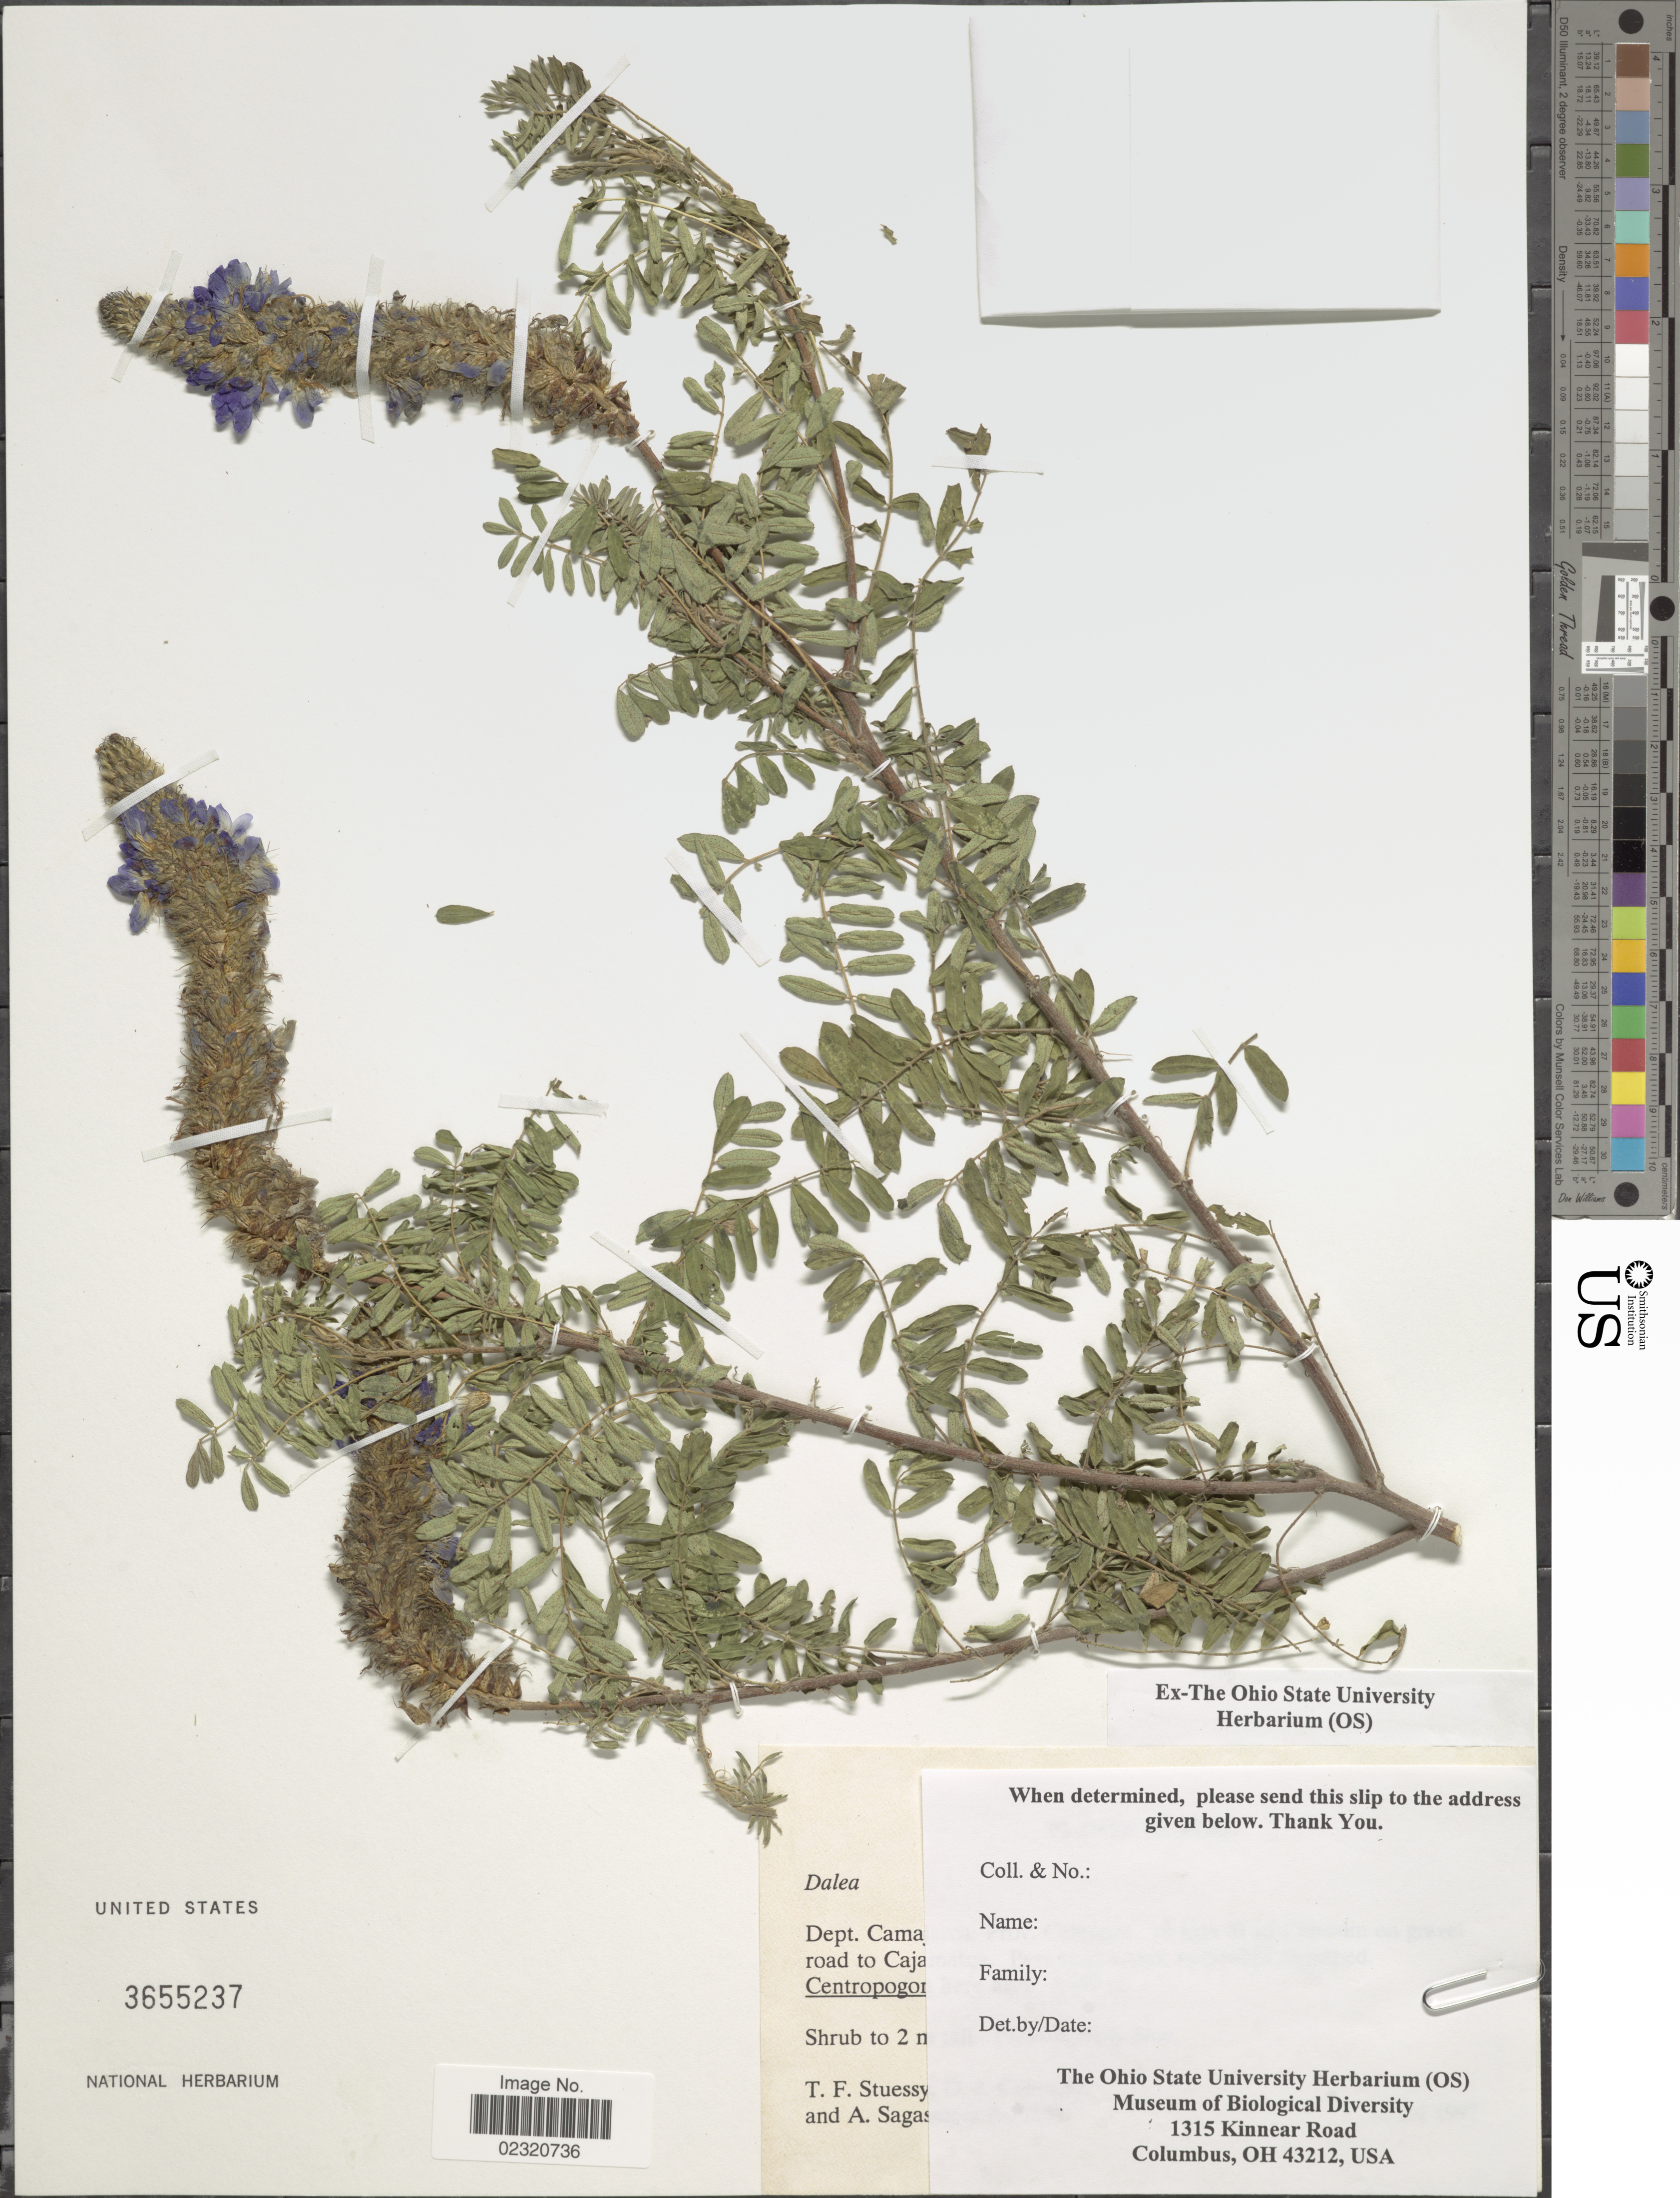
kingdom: Plantae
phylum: Tracheophyta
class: Magnoliopsida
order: Fabales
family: Fabaceae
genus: Dalea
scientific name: Dalea sp.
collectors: T. Stuessy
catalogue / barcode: US 3655237